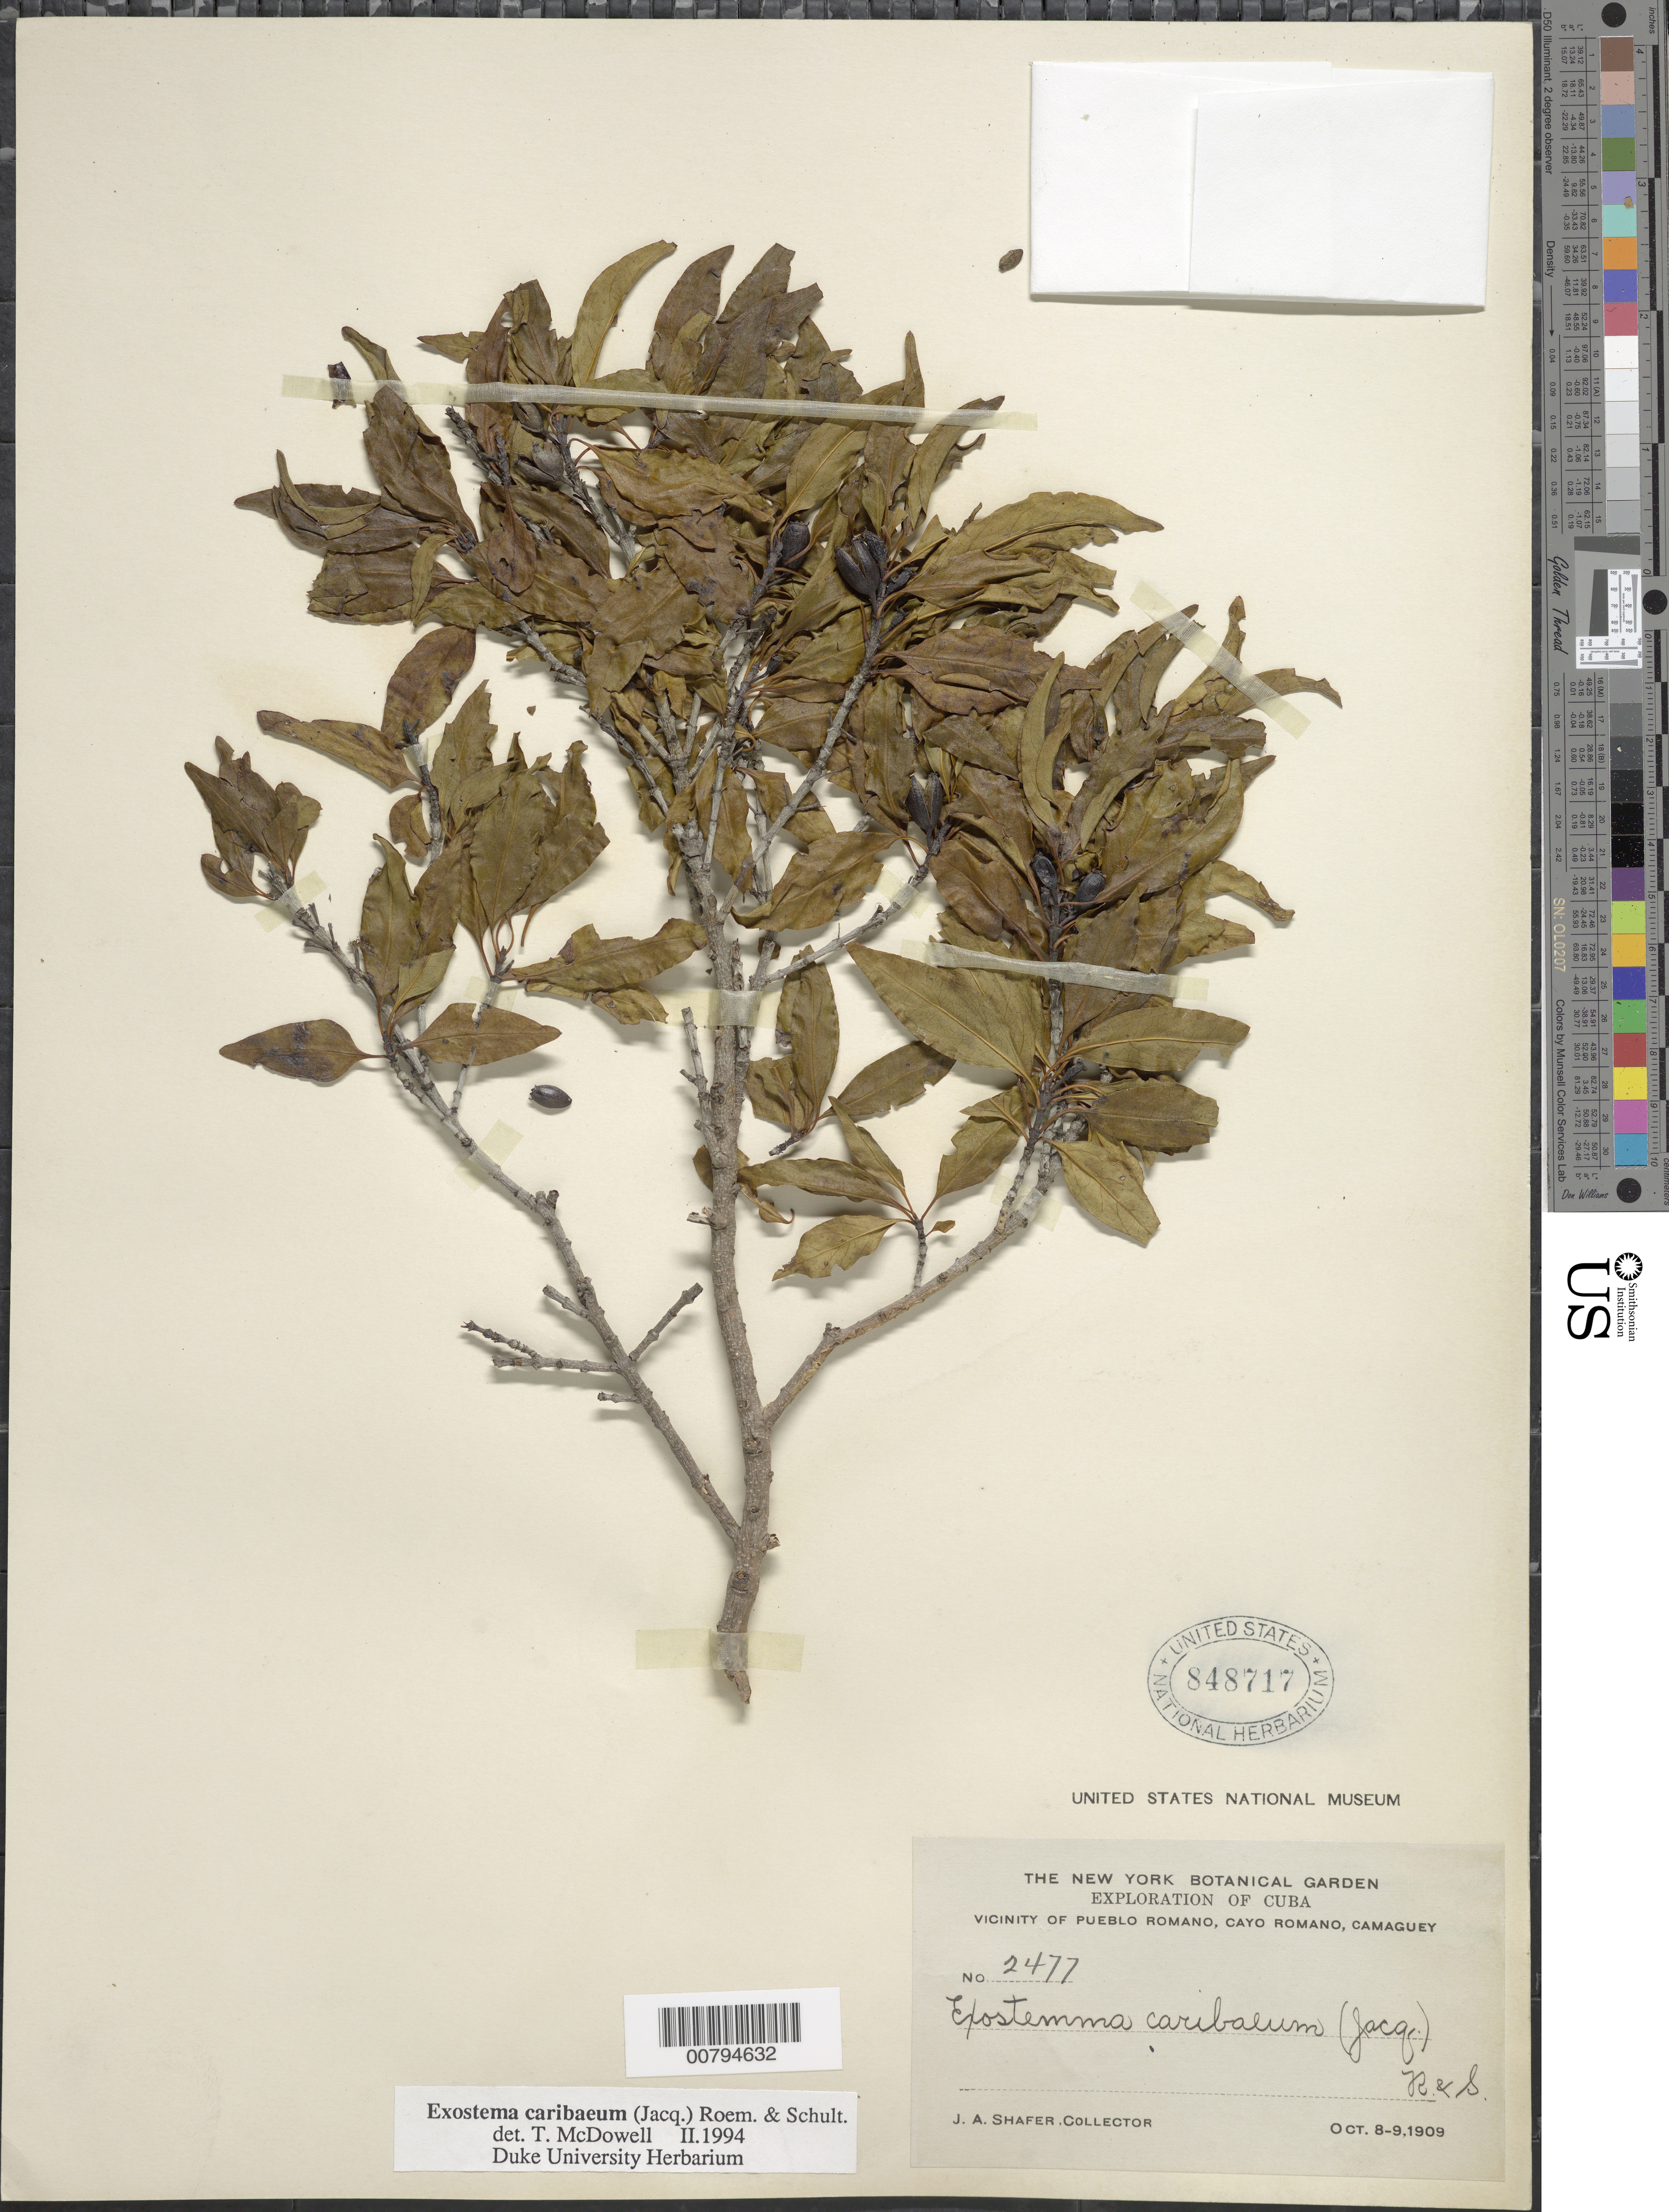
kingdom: Plantae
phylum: Tracheophyta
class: Magnoliopsida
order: Gentianales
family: Rubiaceae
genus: Exostema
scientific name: Exostema caribaeum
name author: (Jacq.) Roem. & Schult.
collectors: J. A. Shafer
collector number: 2477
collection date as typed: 08 0ct 1909 to 09 Oct 1909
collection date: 1909-10-08/1909-10-09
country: Cuba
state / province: Camaguey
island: Cuba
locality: Vicinity of Pueblo Romano, Cayo Romano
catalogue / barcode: US 848717